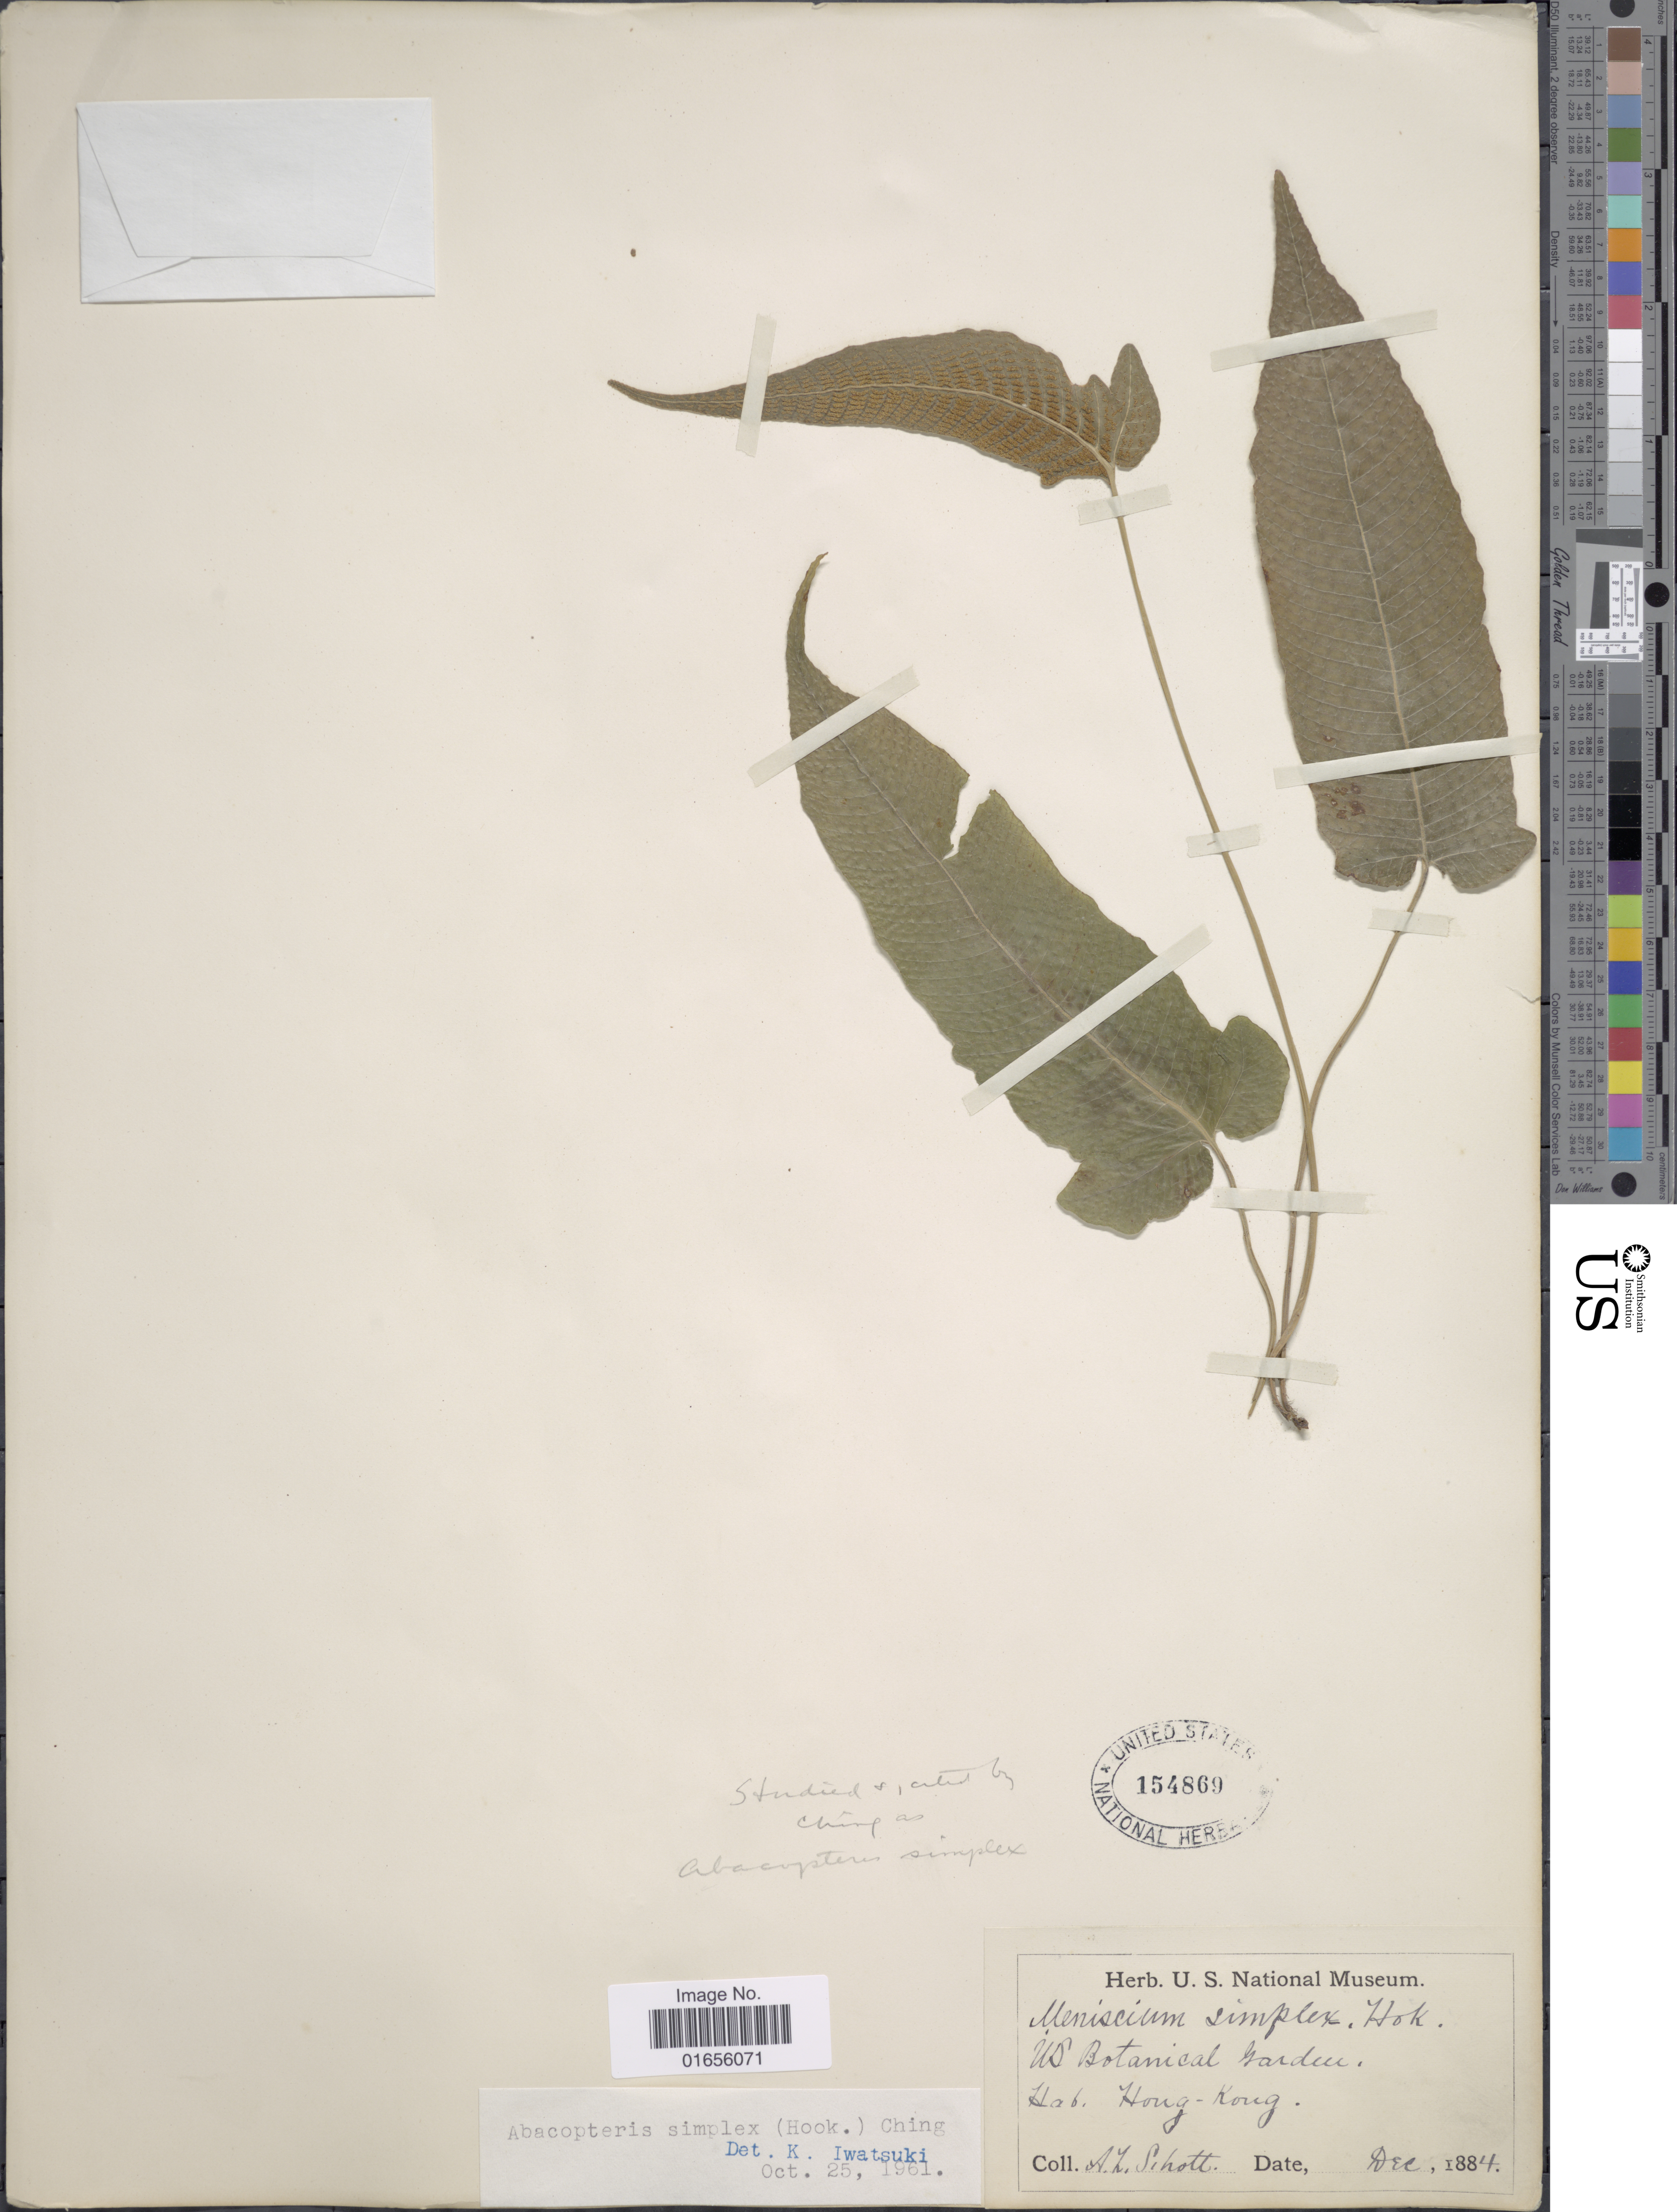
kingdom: Plantae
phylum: Tracheophyta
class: Polypodiopsida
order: Polypodiales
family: Thelypteridaceae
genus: Pronephrium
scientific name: Pronephrium triphyllum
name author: (Sw.) Holttum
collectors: A. L. Schott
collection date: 1884-12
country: United States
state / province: District of Columbia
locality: U. S. Botanical Garden, originally from Hong Kong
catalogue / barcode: US 154869